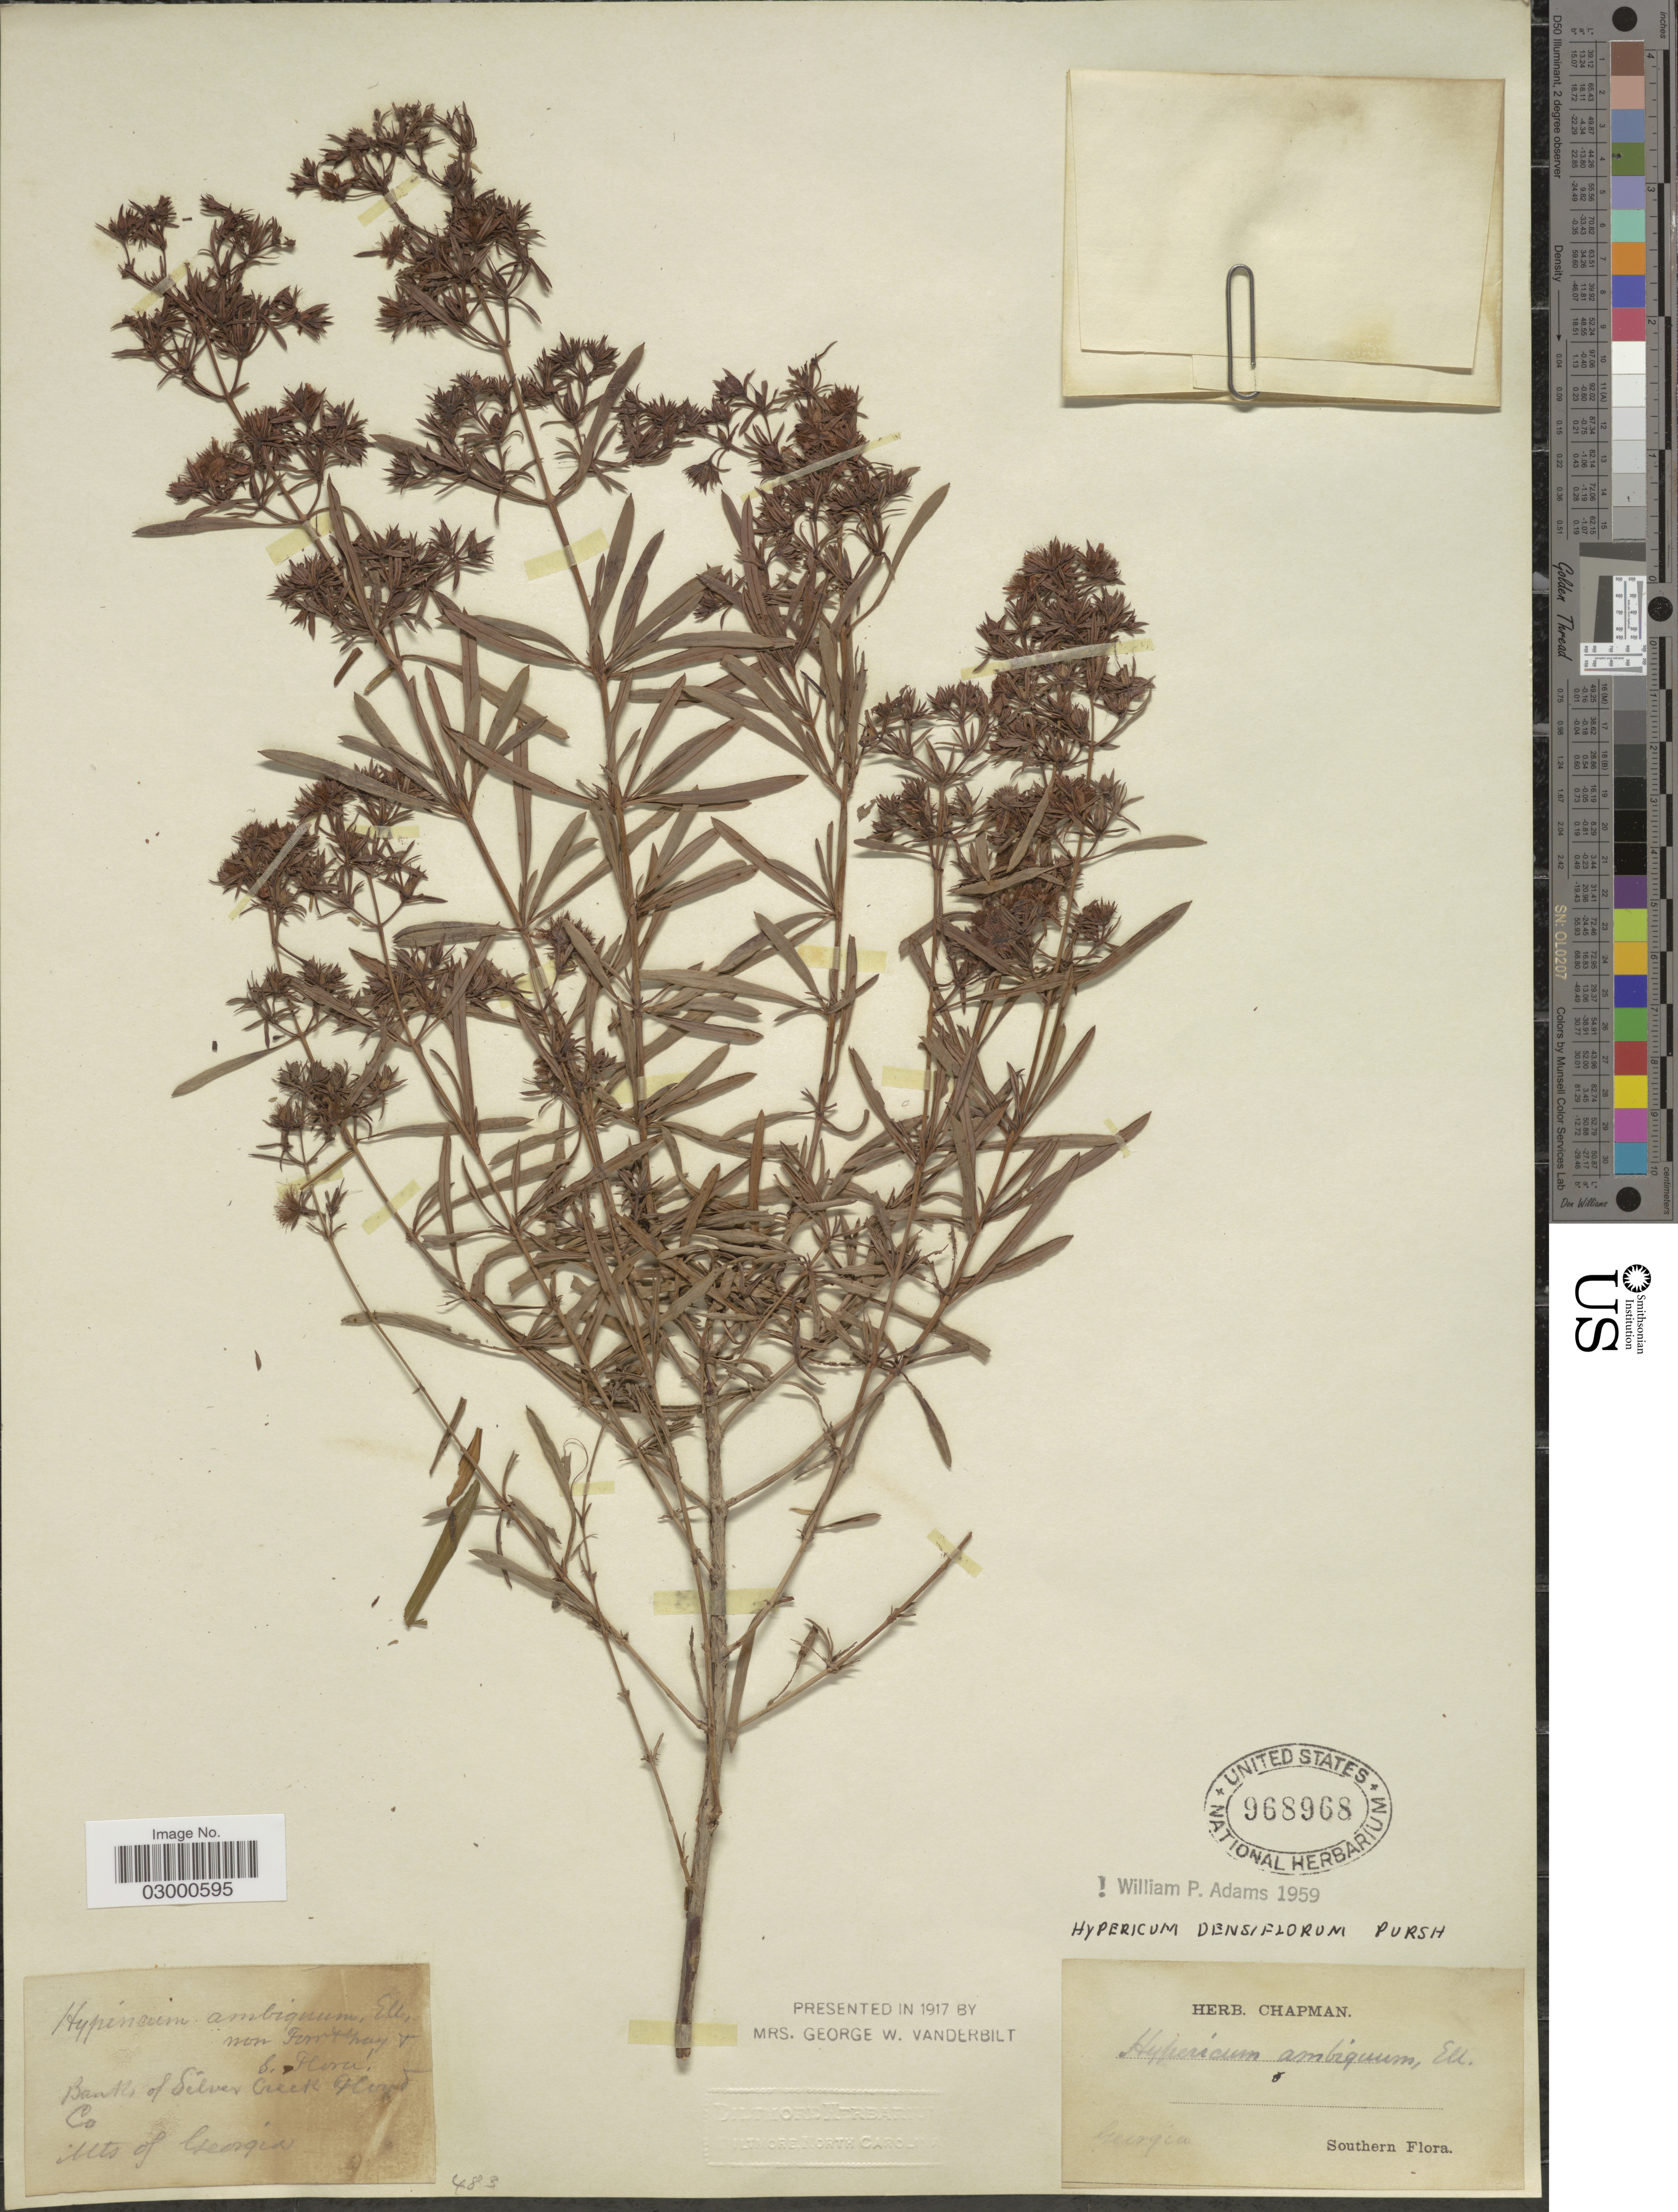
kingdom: Plantae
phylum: Tracheophyta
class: Magnoliopsida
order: Malpighiales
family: Hypericaceae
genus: Hypericum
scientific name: Hypericum densiflorum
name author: Pursh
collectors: ex herb. Chapman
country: United States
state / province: Georgia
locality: Banks of Silver Creek, Floyd Co., Mts of Georgia. Southern.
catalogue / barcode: US 968968